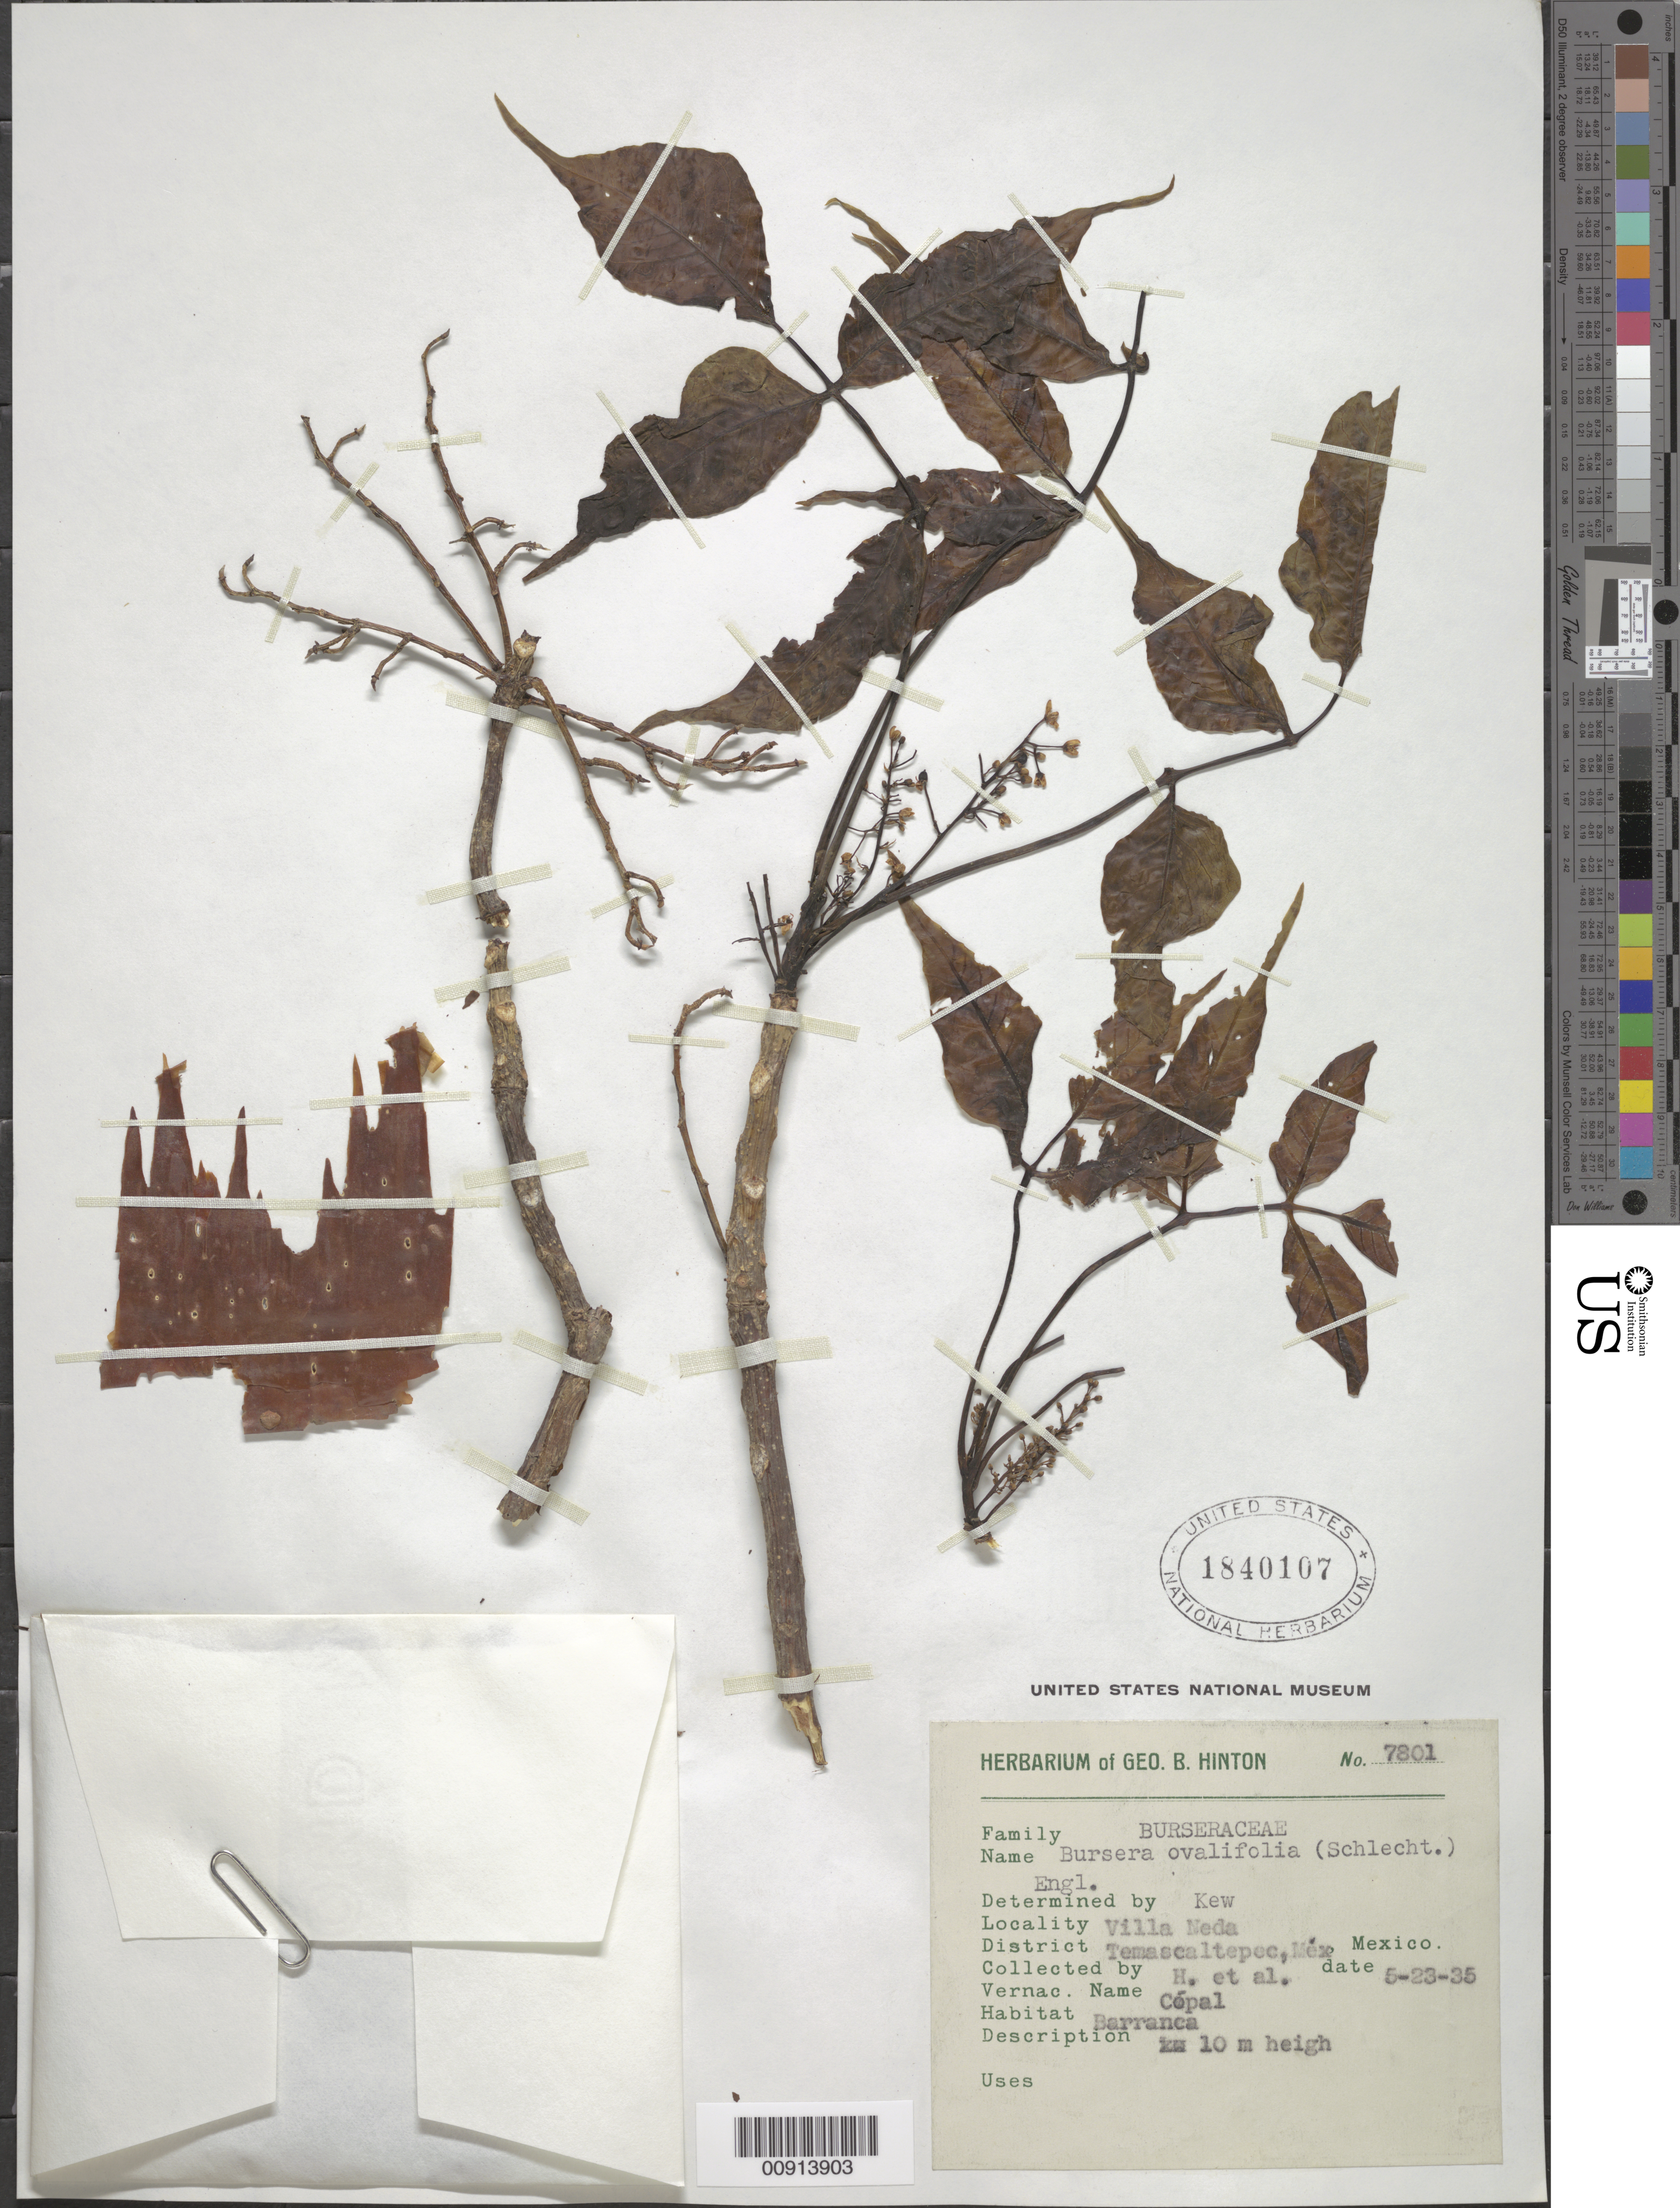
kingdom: Plantae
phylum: Tracheophyta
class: Magnoliopsida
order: Sapindales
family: Burseraceae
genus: Bursera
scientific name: Bursera ovalifolia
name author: (Schltdl.) Engl.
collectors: G. B. Hinton & et al.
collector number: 7801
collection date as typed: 23 May 1935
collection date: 1935-05-23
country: Mexico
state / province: México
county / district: Temascaltepec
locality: Villa Neda, District Temascaltepec, State of México.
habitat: Barranca.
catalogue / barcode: US 1840107